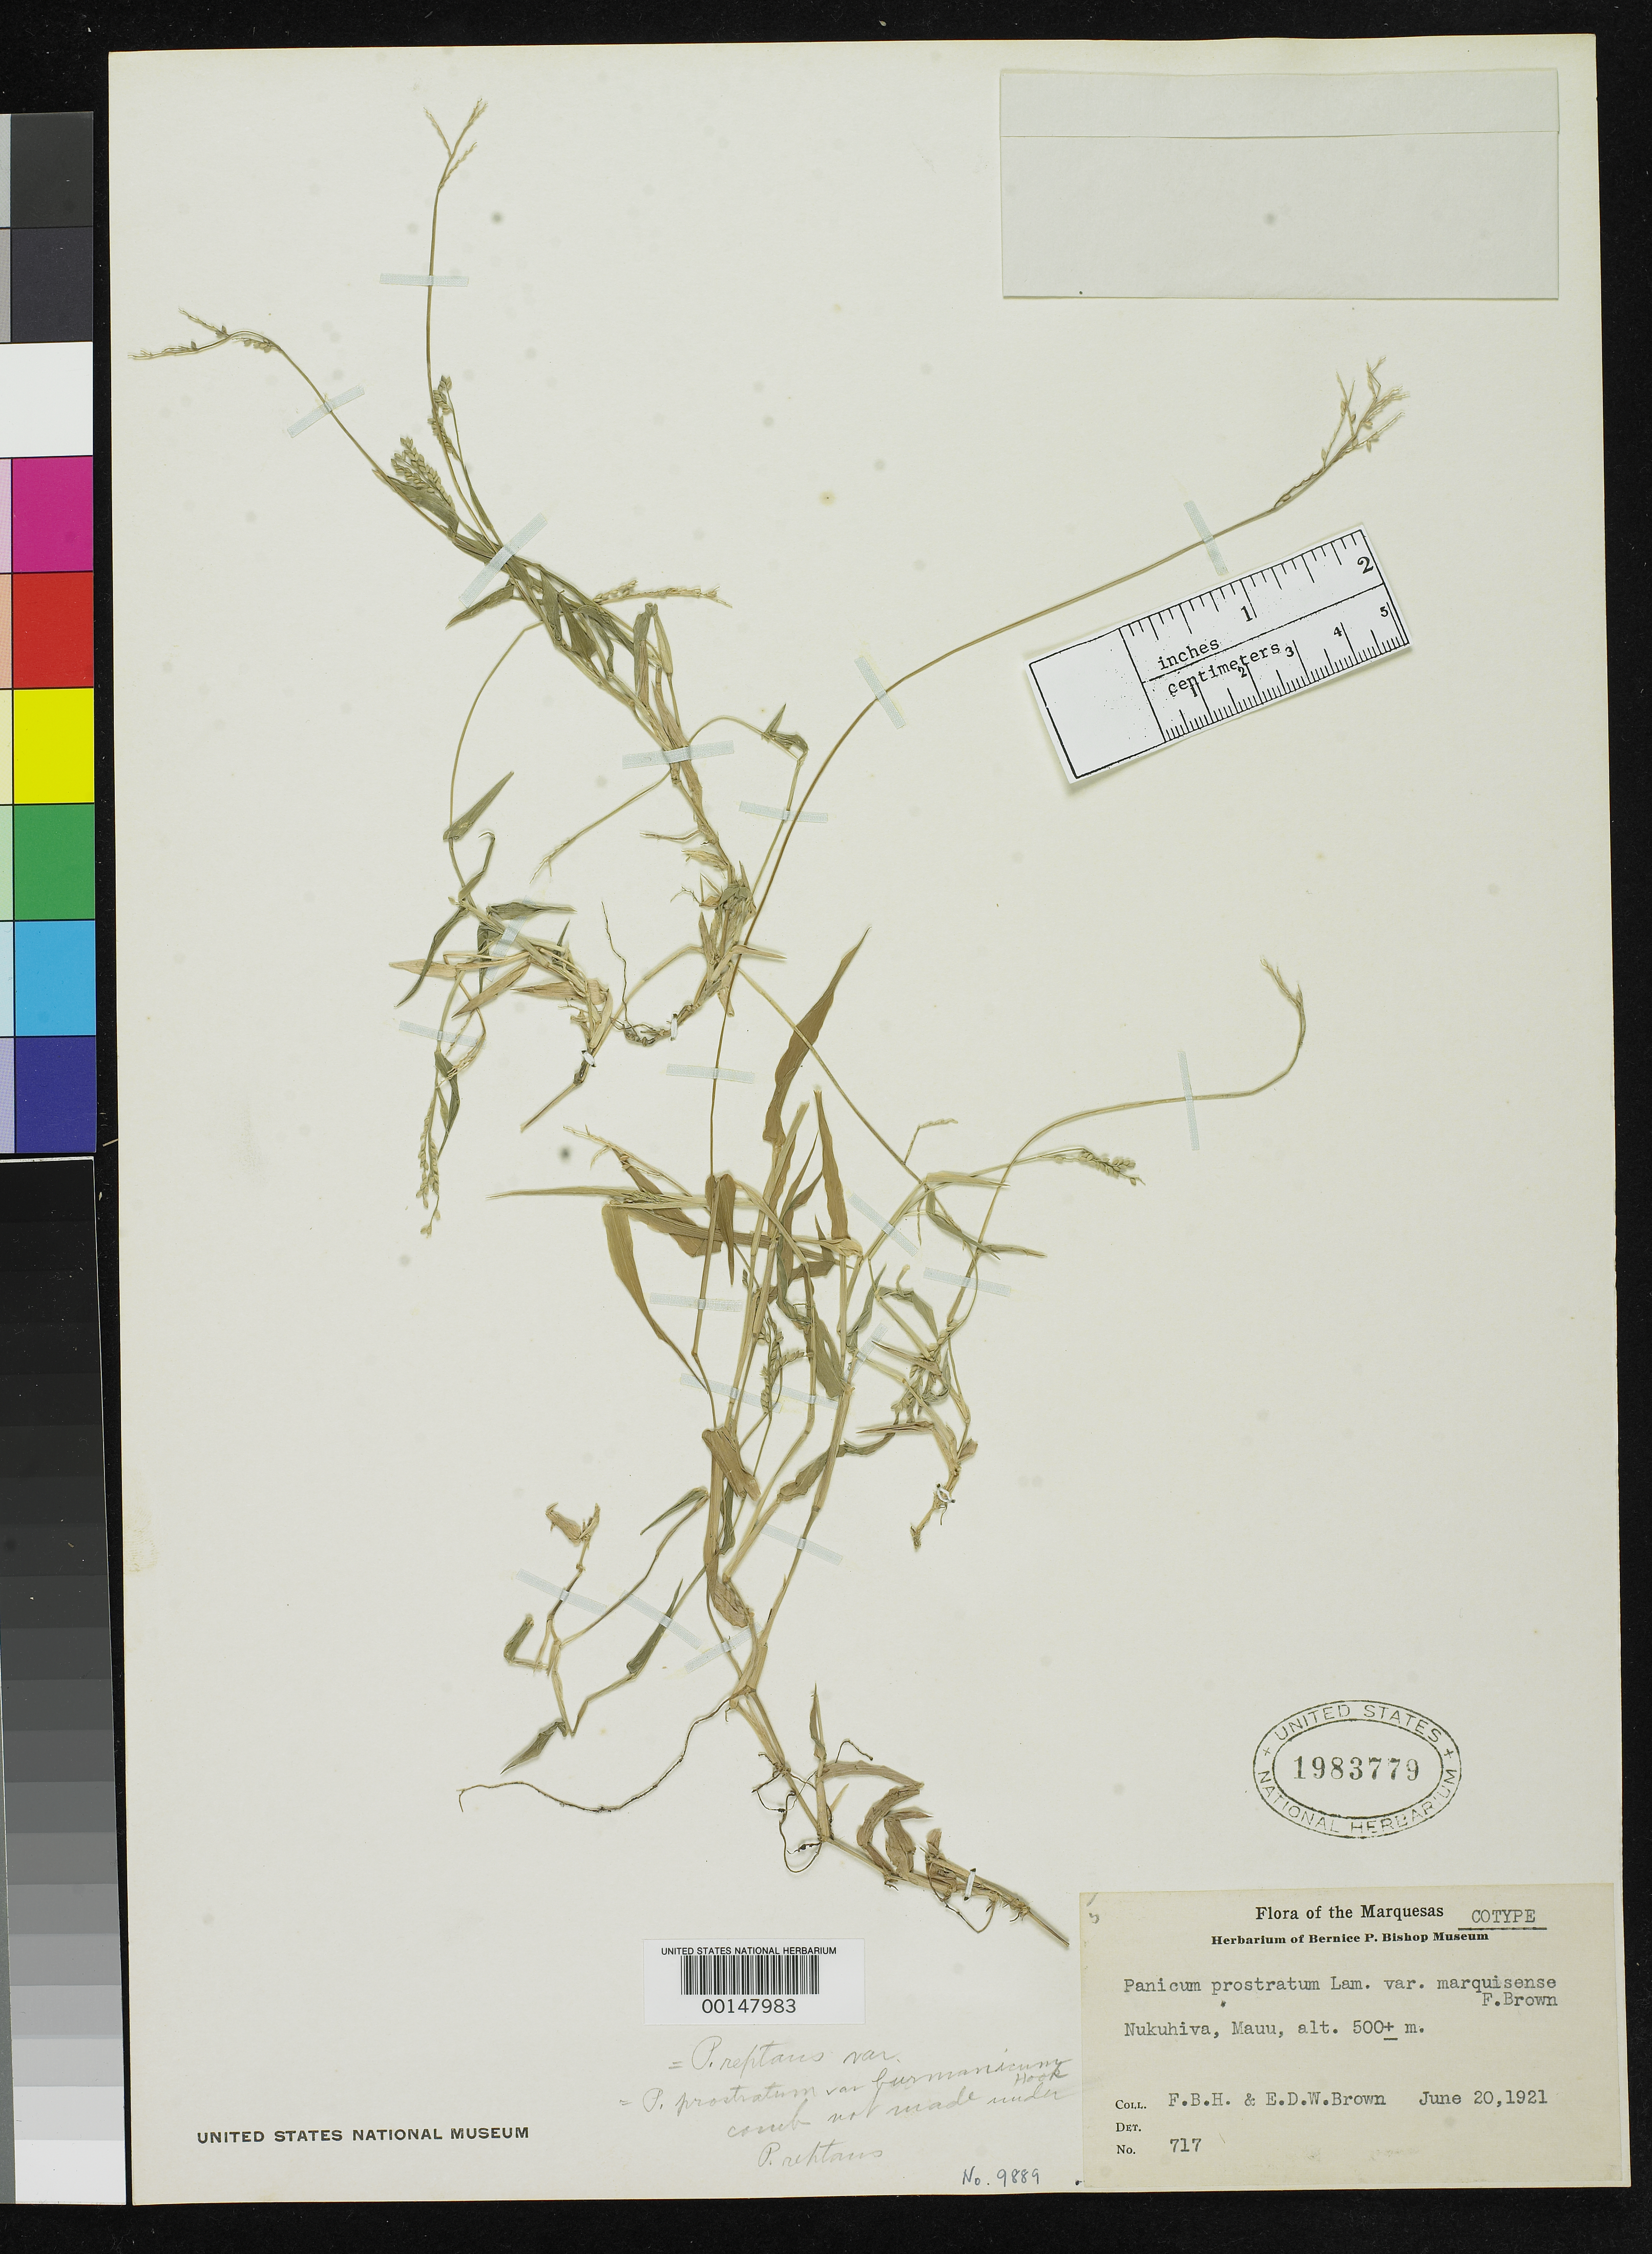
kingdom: Plantae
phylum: Tracheophyta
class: Liliopsida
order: Poales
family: Poaceae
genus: Panicum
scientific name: Panicum prostratum var. marquisense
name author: F. Br.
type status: Isotype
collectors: F. Brown & E. Brown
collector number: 717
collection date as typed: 20 Jun 1921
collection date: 1921-06-20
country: French Polynesia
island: Nuku Hiva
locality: Mauu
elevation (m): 152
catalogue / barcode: US 1983779